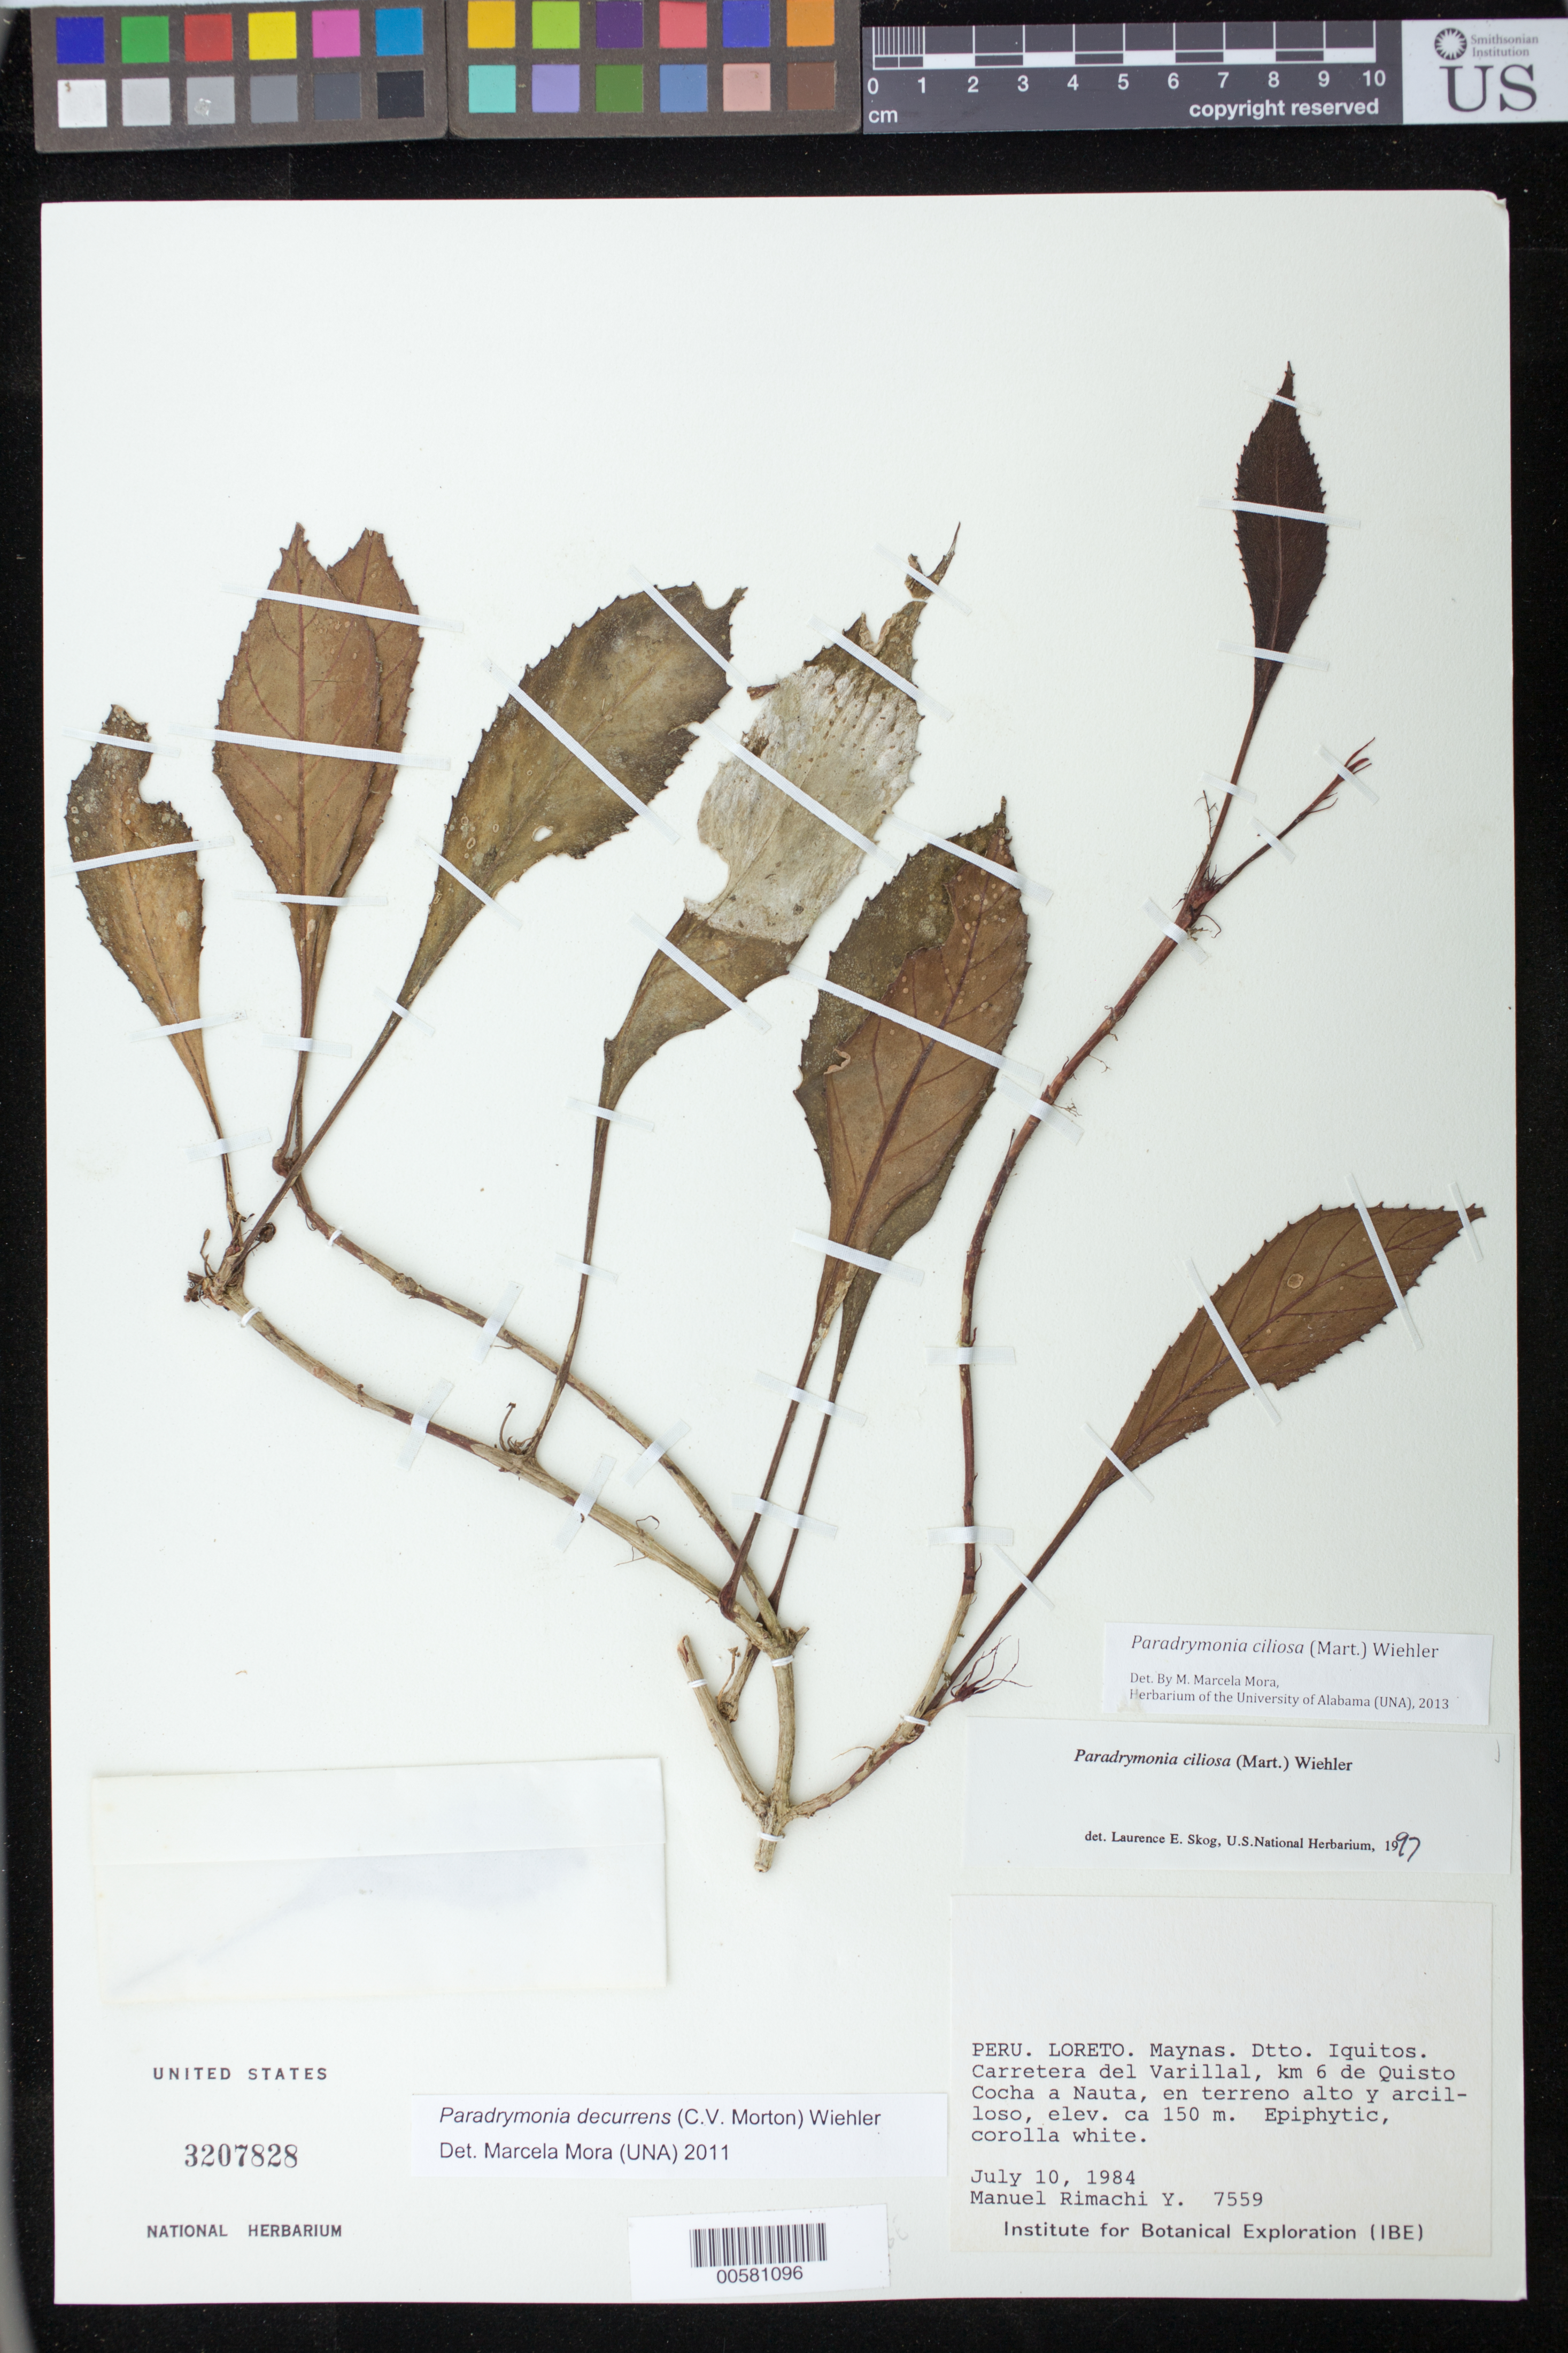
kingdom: Plantae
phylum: Tracheophyta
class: Magnoliopsida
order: Lamiales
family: Gesneriaceae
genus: Paradrymonia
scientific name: Paradrymonia ciliosa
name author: (Mart.) Wiehler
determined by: Skog, Laurence E.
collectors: M. Rimachi Y.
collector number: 7559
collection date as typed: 10 Jul 1984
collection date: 1984-07-10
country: Peru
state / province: Loreto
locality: Prov. Maynas, Dtto. Iquitos; Carretera del Varillal, km 6 de Quisto Cocha a Nauta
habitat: En terreno alto y arcilloso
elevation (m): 150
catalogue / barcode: US 3207828